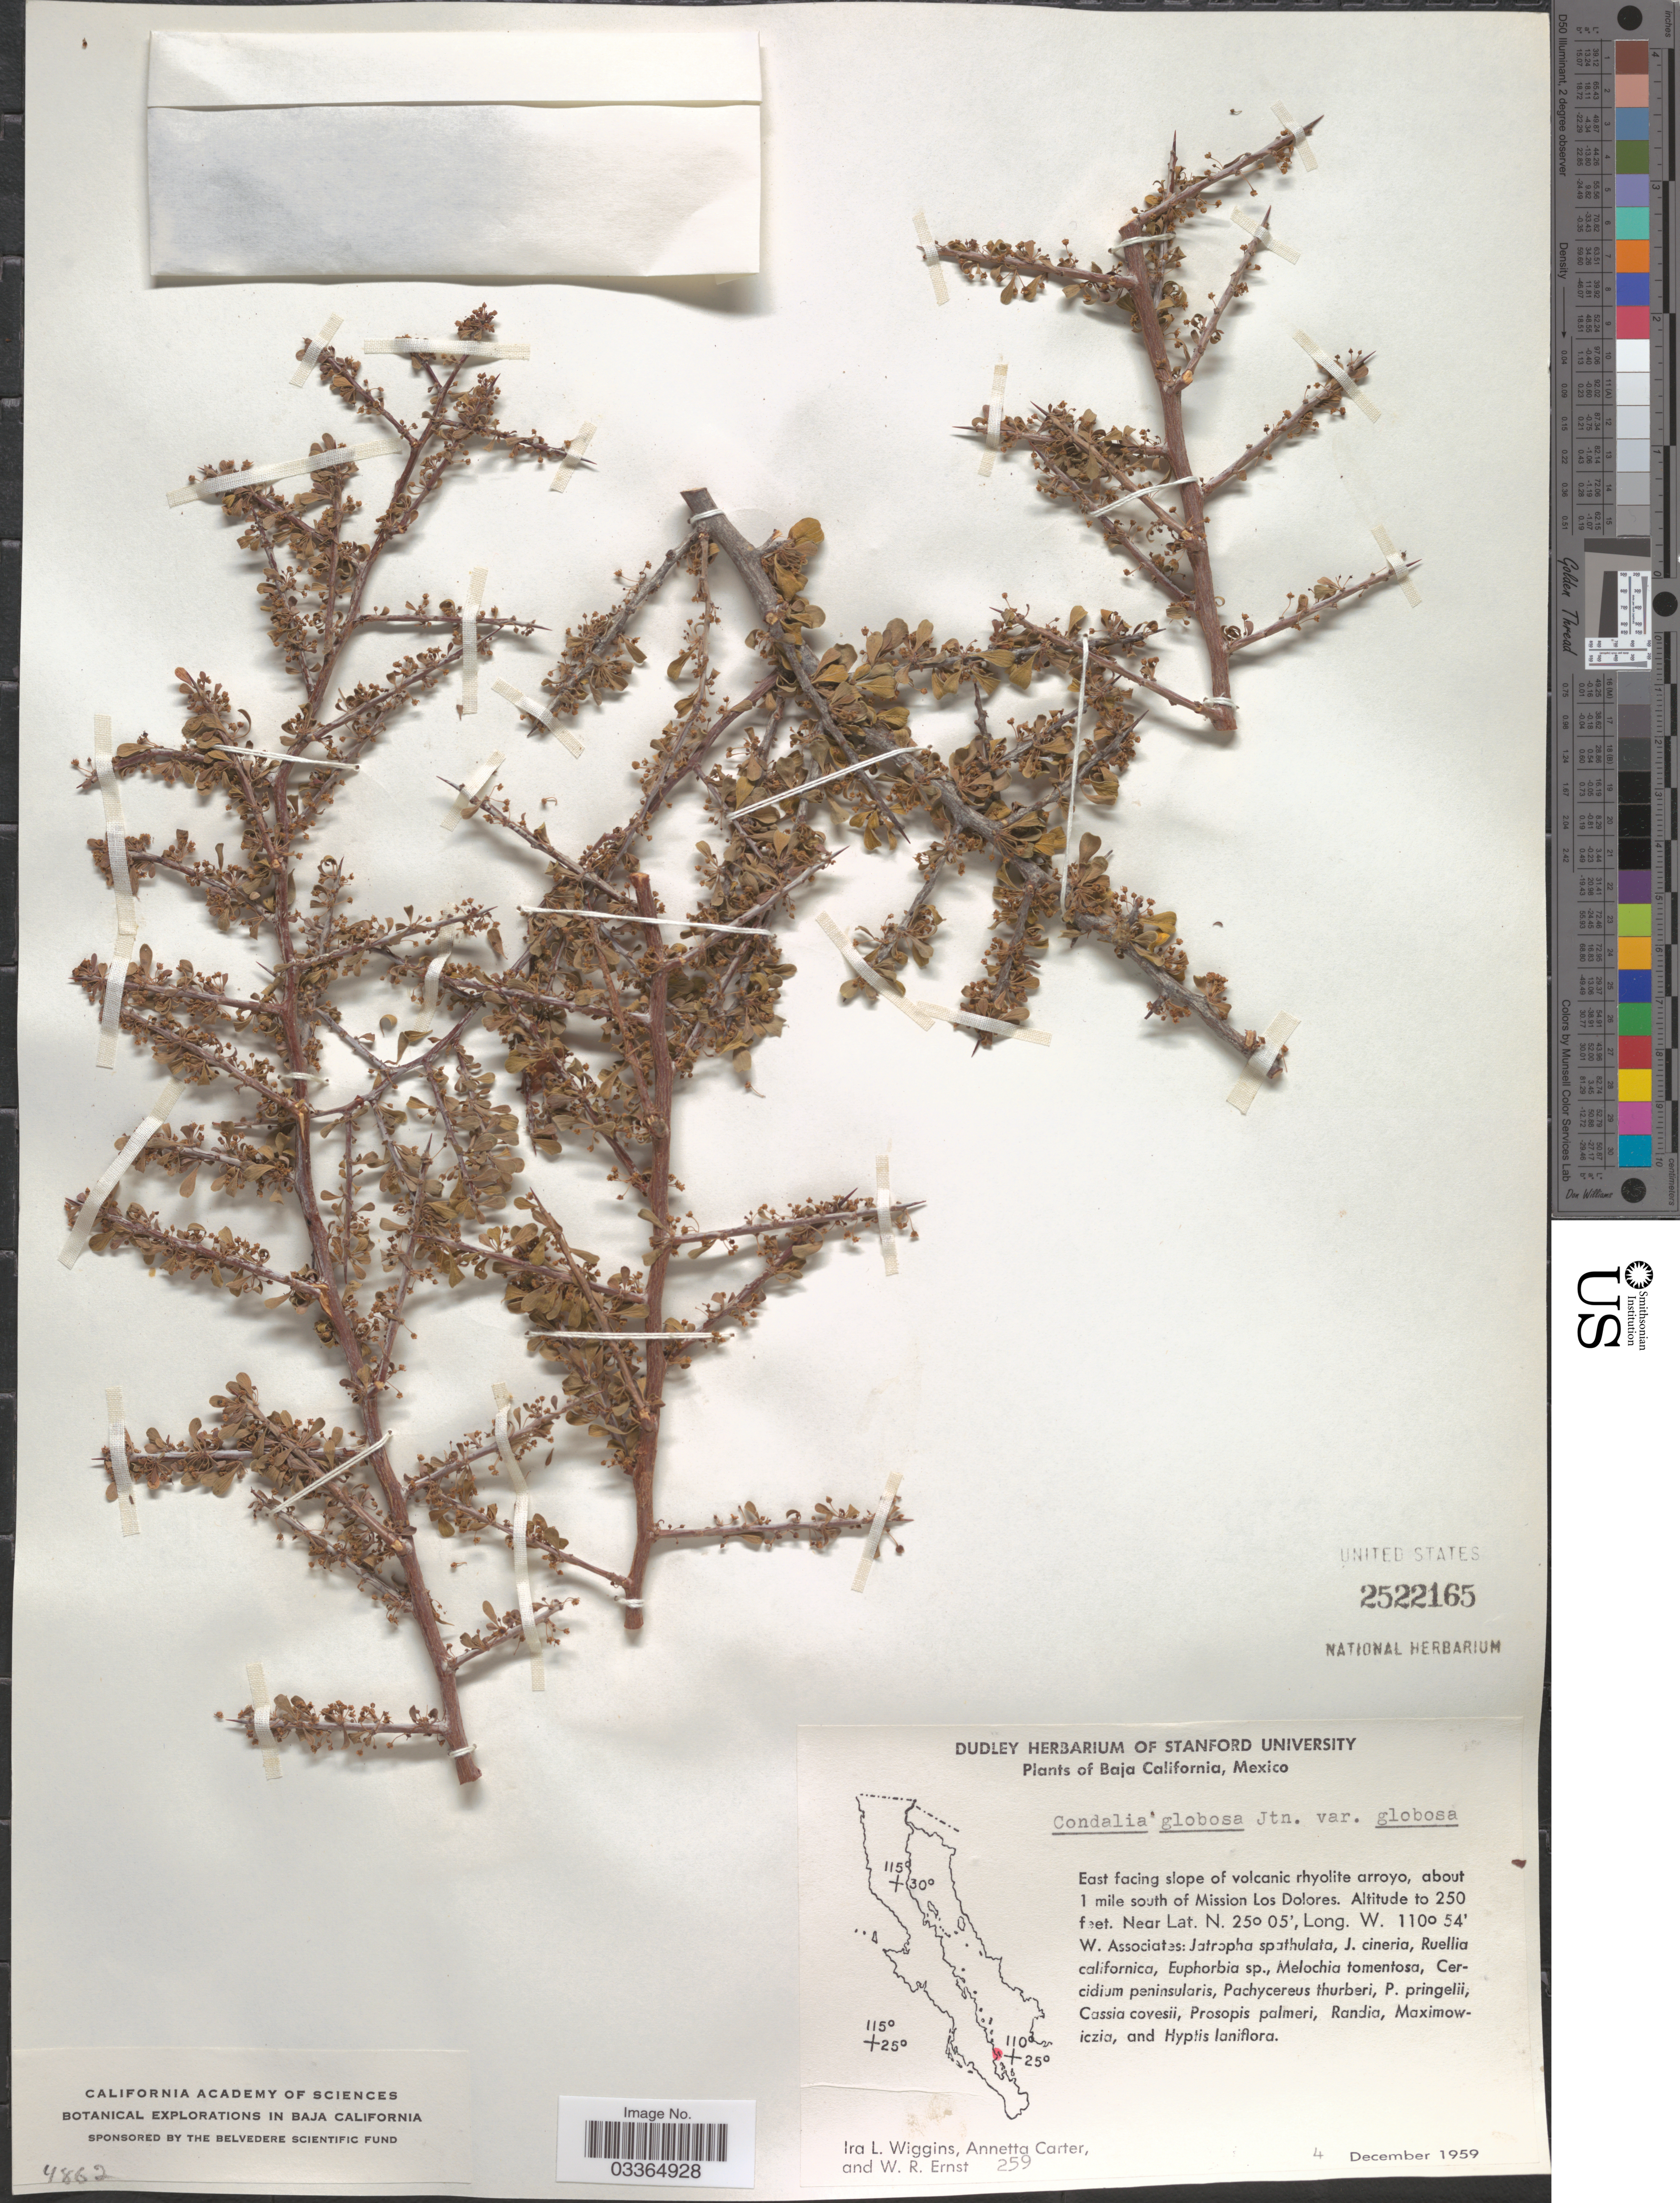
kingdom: Plantae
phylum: Tracheophyta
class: Magnoliopsida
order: Rosales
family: Rhamnaceae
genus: Condalia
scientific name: Condalia globosa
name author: I.M. Johnst.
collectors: I. L. Wiggins, Annetta Carter & W. R. Ernst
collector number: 259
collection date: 1959-12-04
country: Mexico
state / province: Baja California Sur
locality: About 1 mile south of Mission Los Dolores.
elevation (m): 76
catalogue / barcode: US 2522165